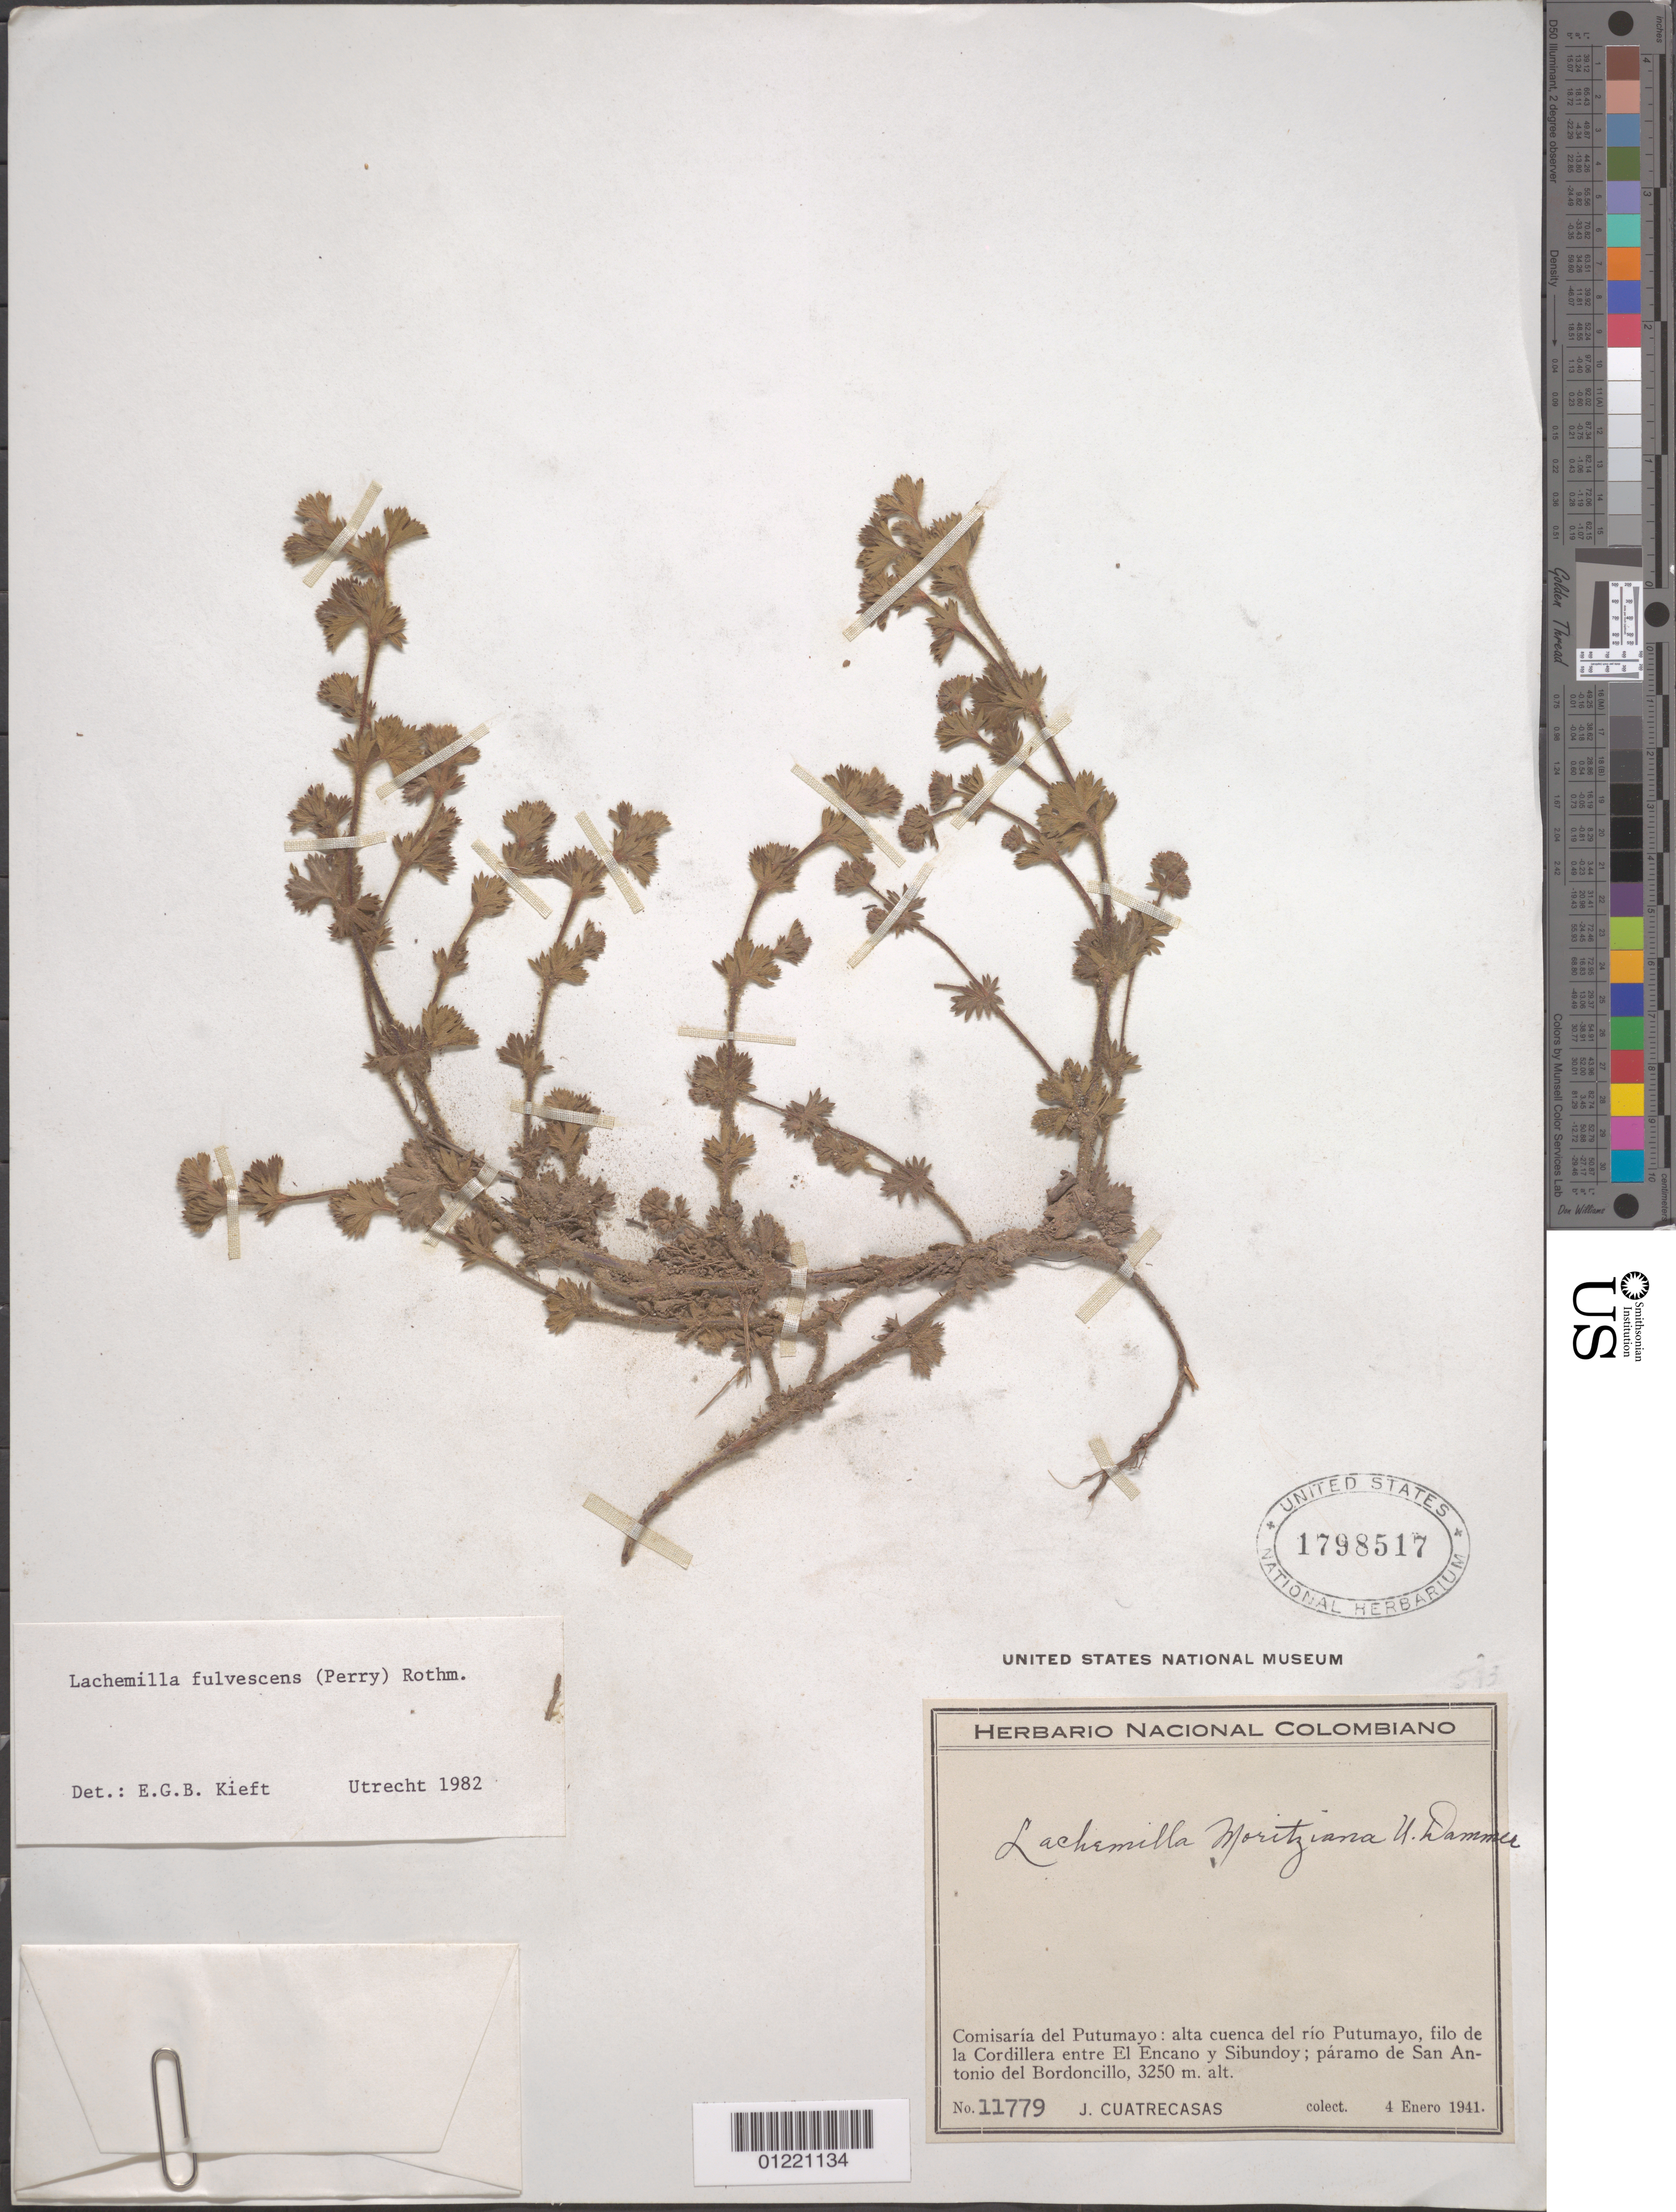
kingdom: Plantae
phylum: Tracheophyta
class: Magnoliopsida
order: Rosales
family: Rosaceae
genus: Lachemilla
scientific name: Lachemilla fulvescens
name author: (L.M. Perry) Rothm.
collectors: J. Cuatrecasas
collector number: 11779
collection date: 1941-01-04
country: Colombia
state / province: Putumayo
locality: alta cuenca del rio Putumayo, filo de la Cordillera entre El Encano y Sibundoy; paramo de San Antonio del Bordoncillo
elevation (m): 3250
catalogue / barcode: US 1798517